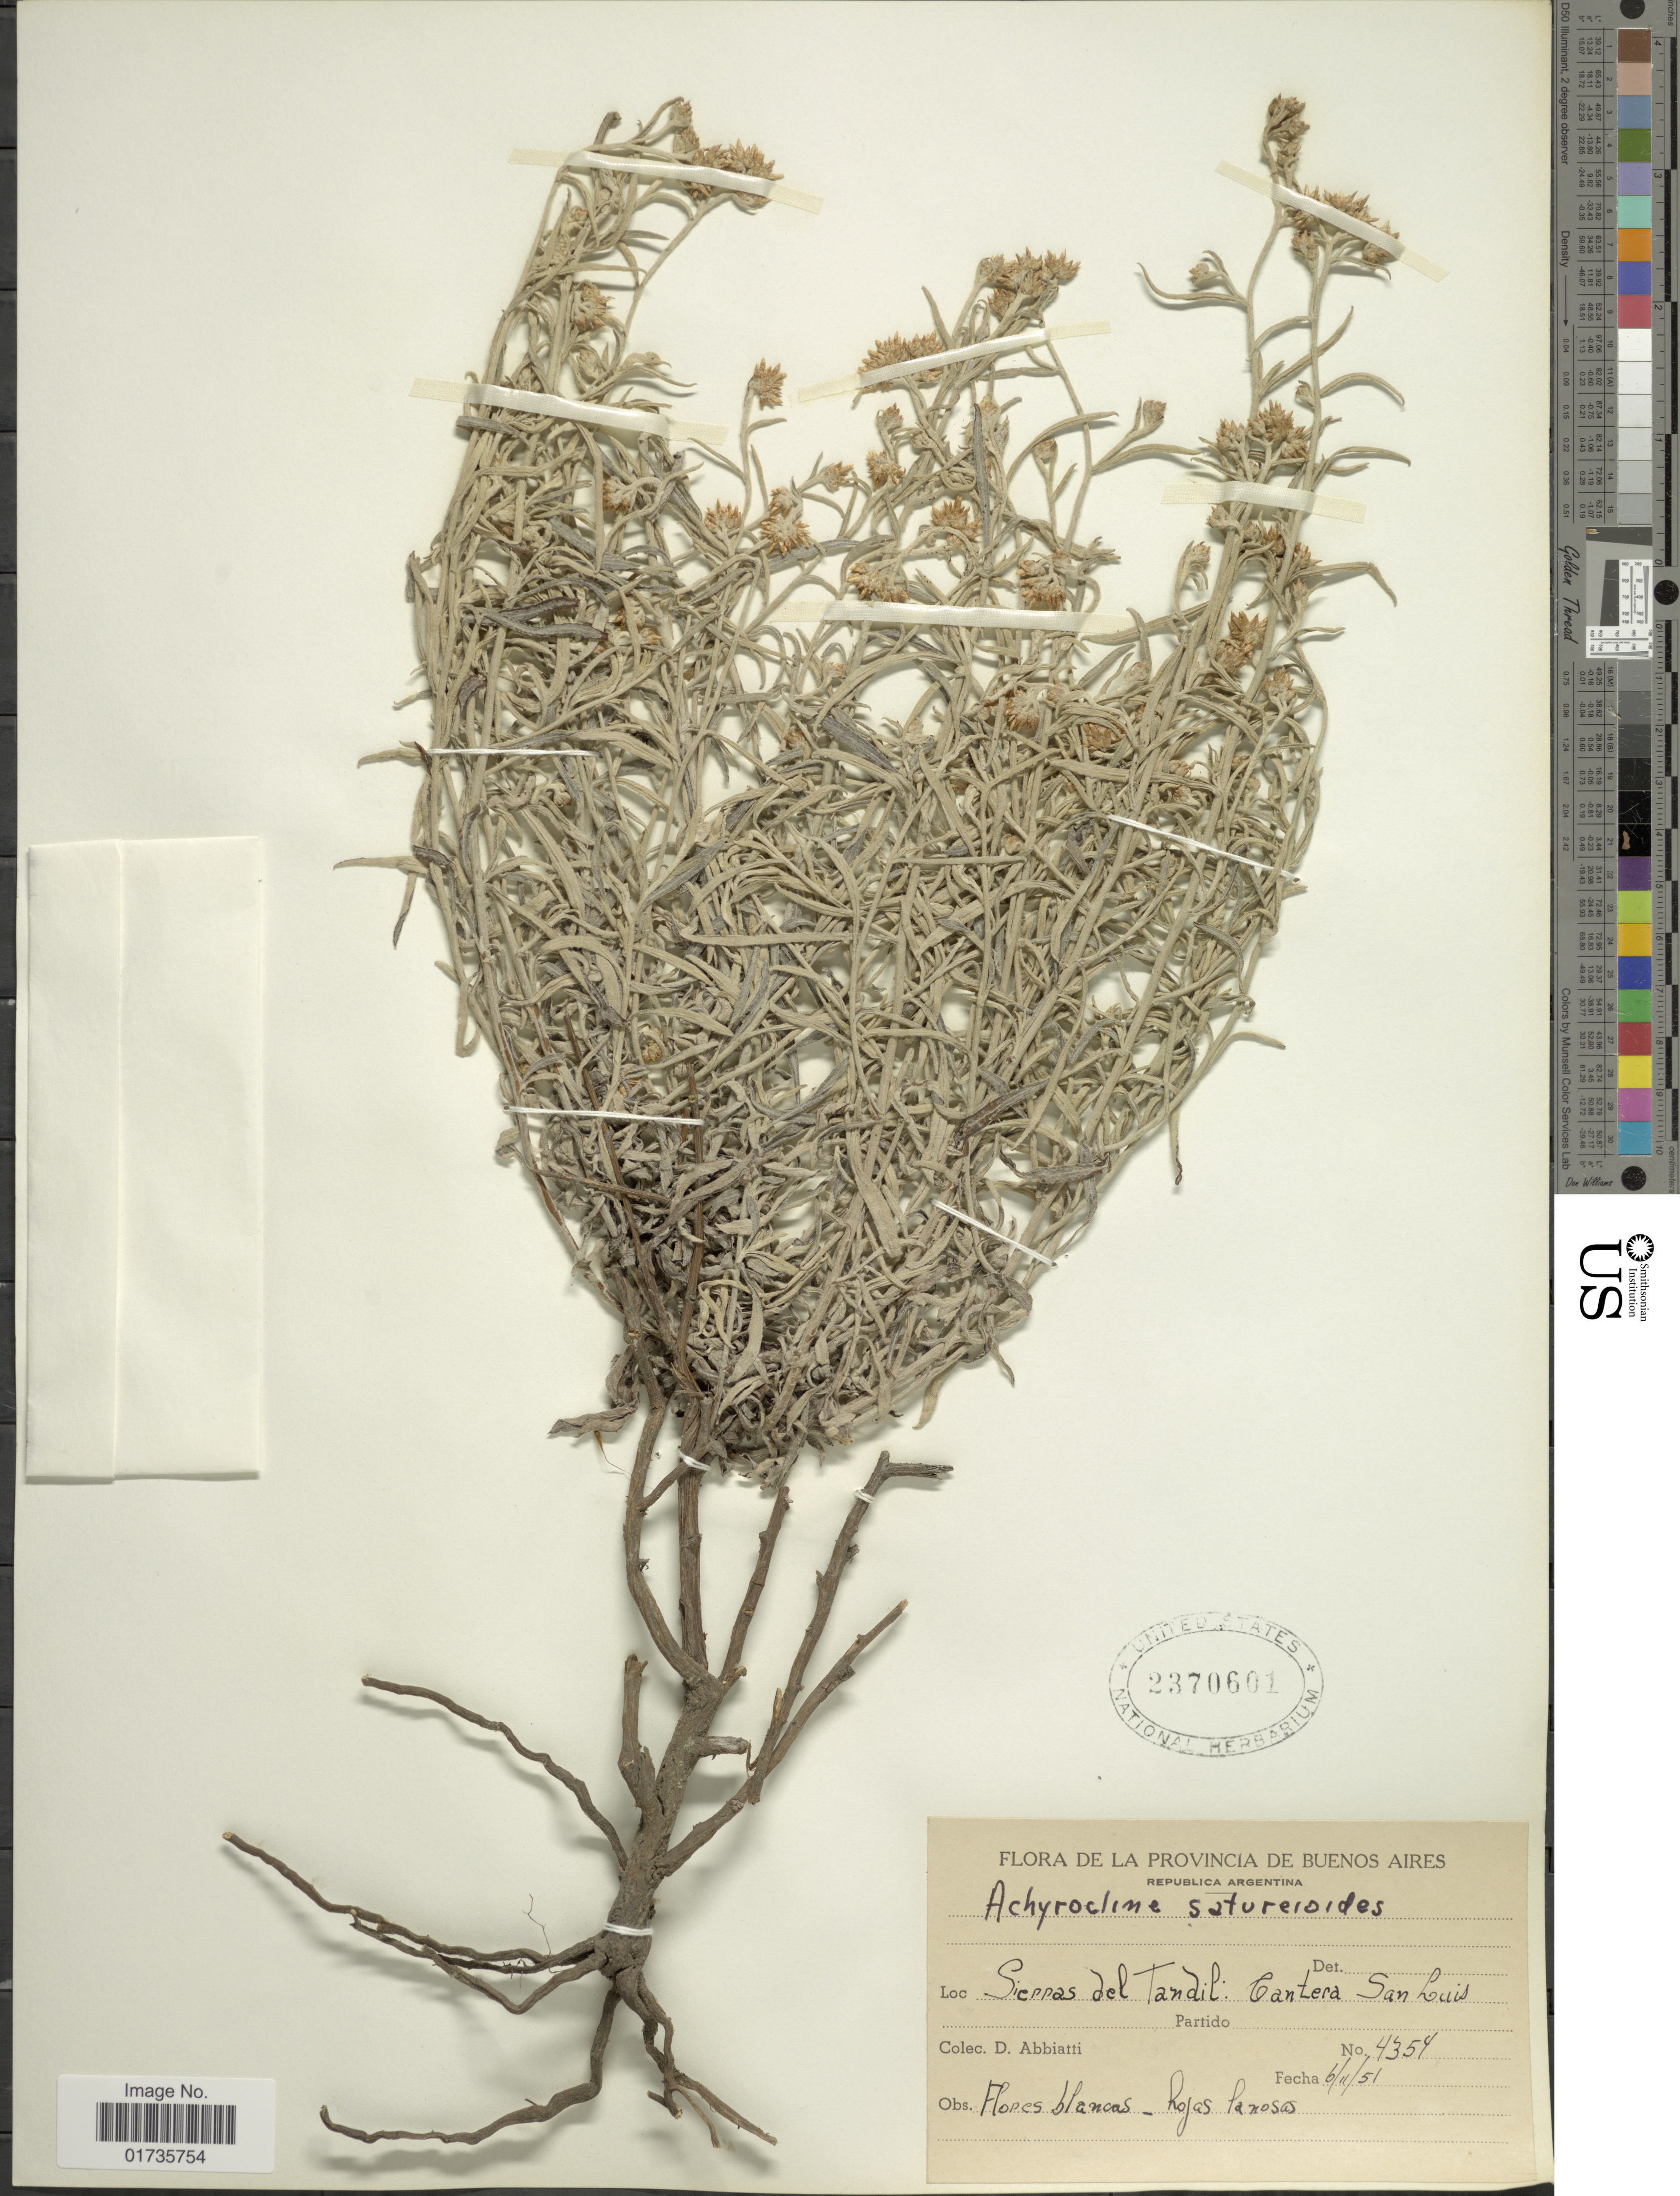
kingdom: Plantae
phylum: Tracheophyta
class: Magnoliopsida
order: Asterales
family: Asteraceae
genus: Achyrocline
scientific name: Achyrocline satureioides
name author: (Lam.) DC.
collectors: D. Abbiatti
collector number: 4354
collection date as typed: Transcribed d/m/y: 6/11/51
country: Argentina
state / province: Buenos Aires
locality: Sierras del Tandil: Cantera San Luis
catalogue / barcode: US 2370601